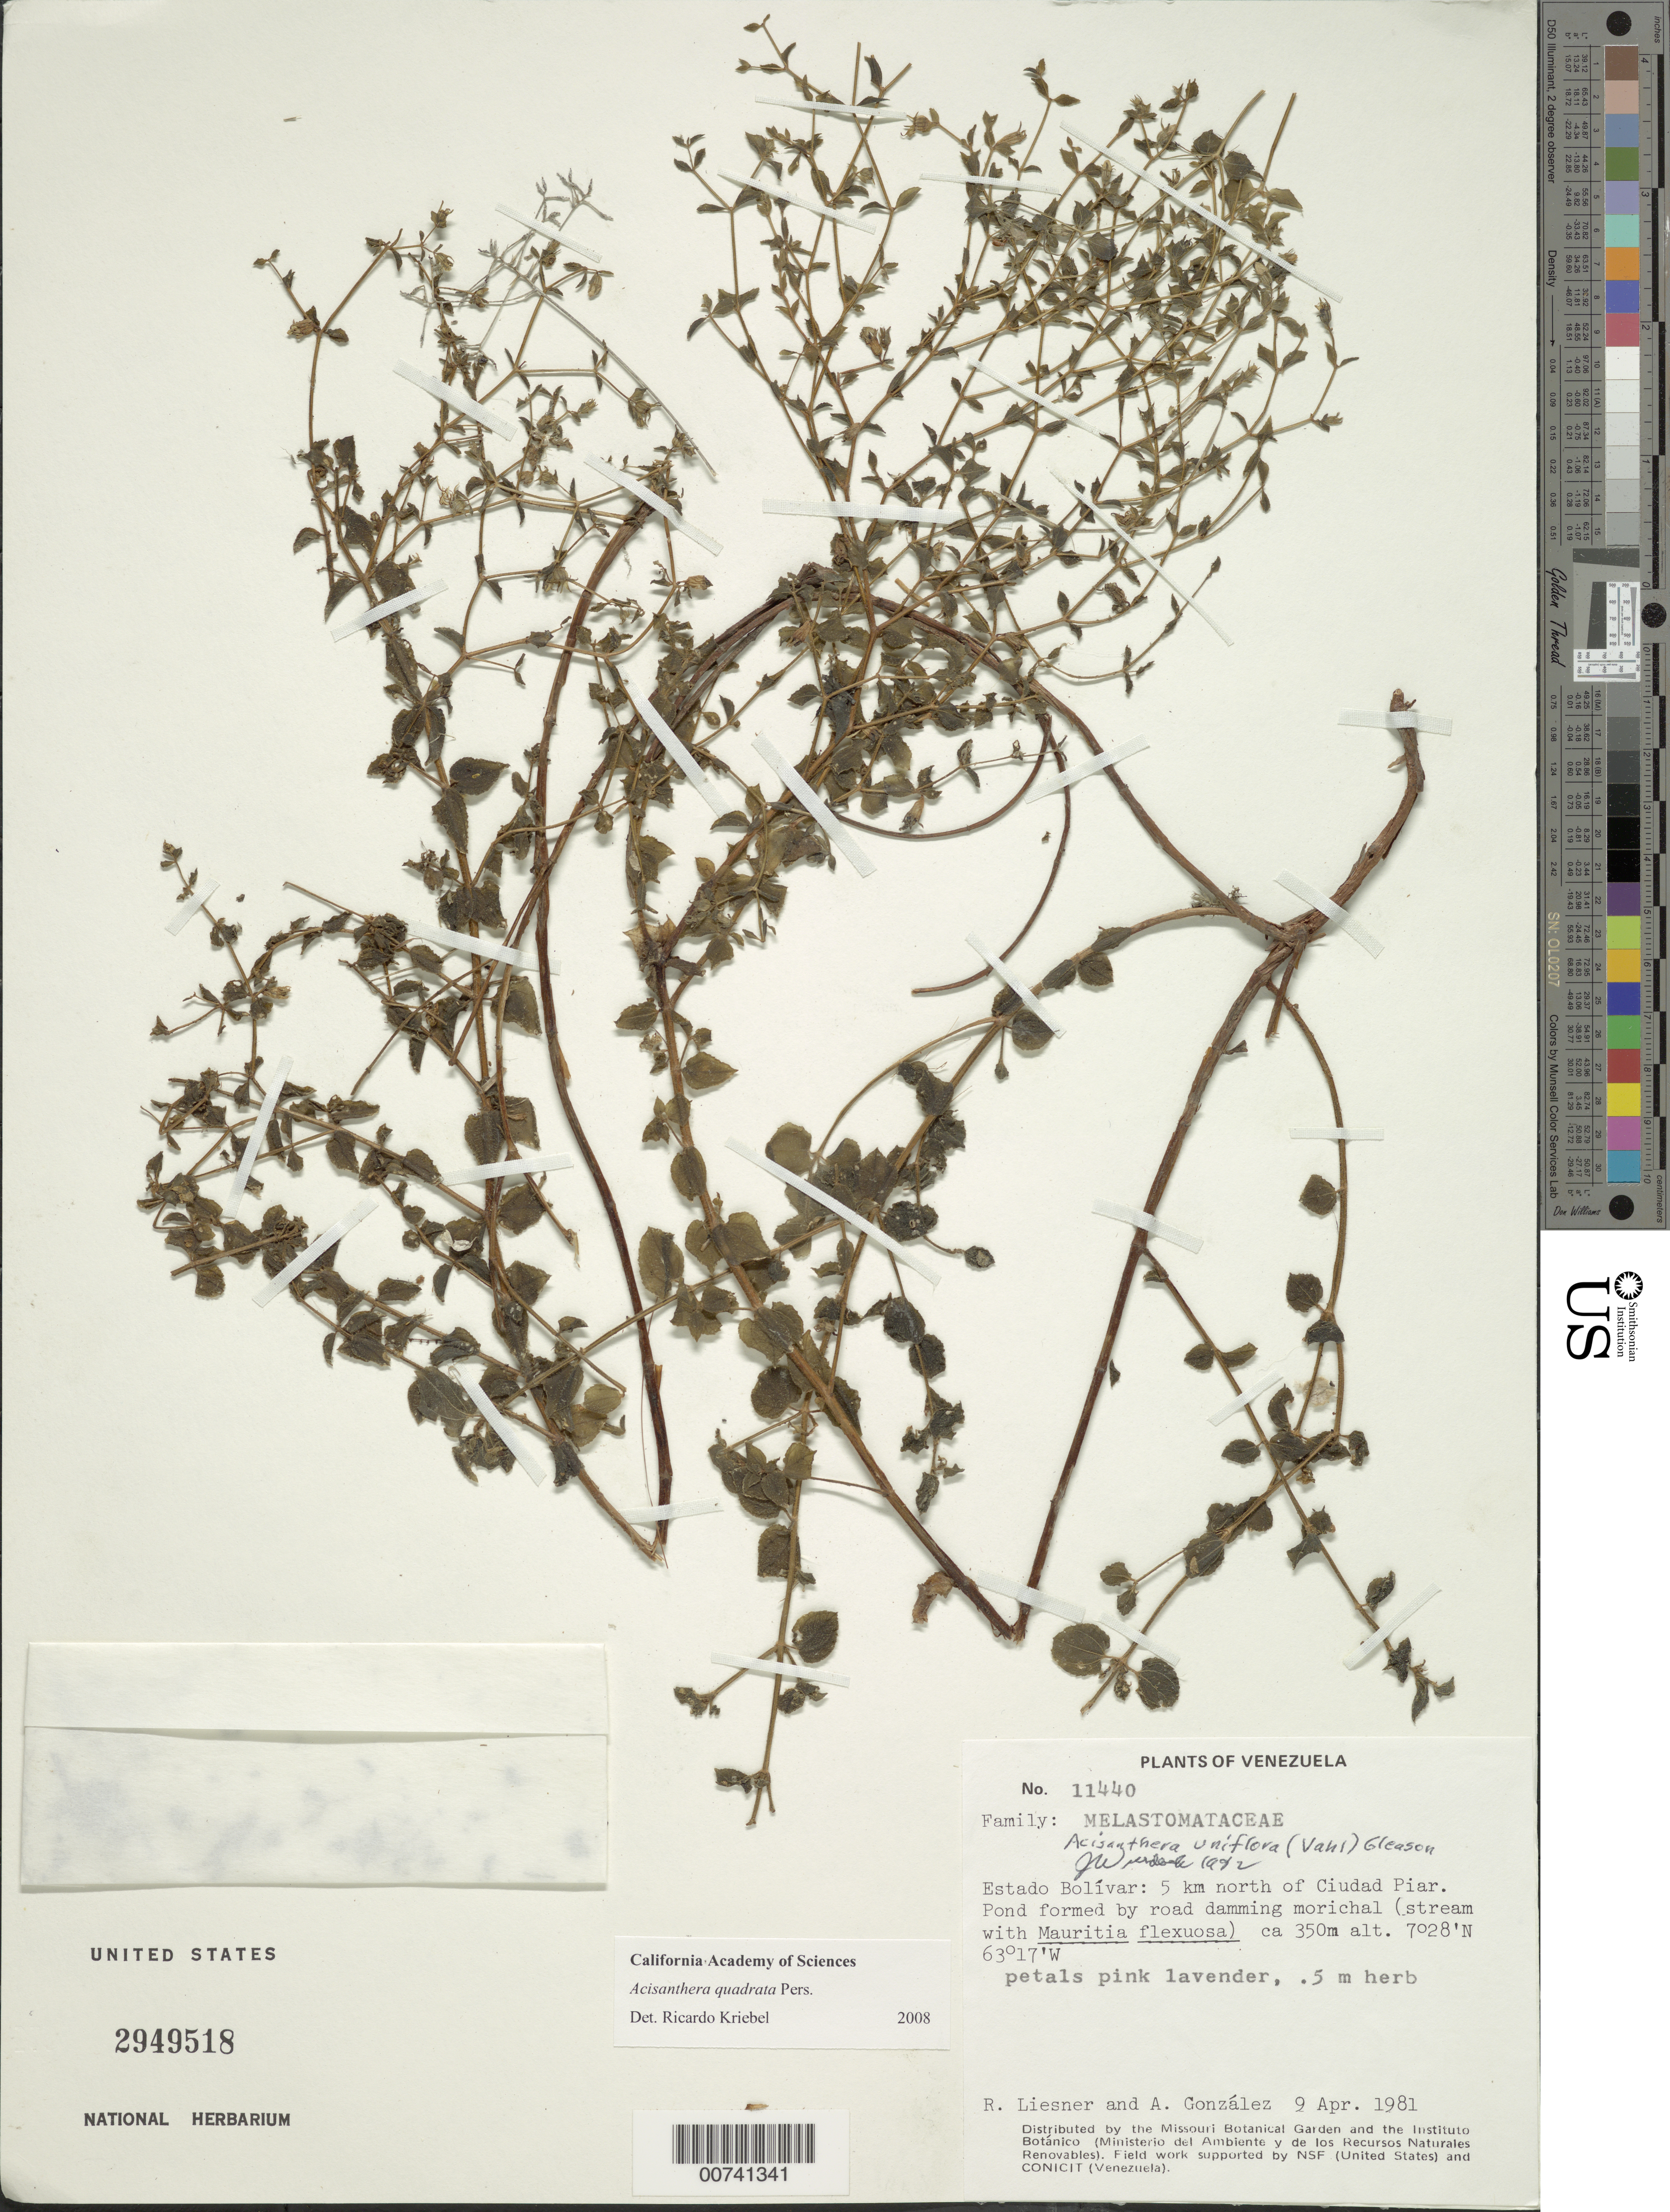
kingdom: Plantae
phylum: Tracheophyta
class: Magnoliopsida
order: Myrtales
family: Melastomataceae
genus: Acisanthera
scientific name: Acisanthera variabilis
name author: Triana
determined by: Nunes da Silva, Diego, (RB), Jardim Botanico do Rio de Janeiro - Herbario (BRAZIL)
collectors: R. L. Liesner & A. C. González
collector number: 11440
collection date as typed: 9-Apr-81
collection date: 1981-04-09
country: Venezuela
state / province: Bolívar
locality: Ciudad Piar, 5 km N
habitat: Pond formed by road damming morichal; steam with Mauritia flexuosa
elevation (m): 350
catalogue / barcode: US 2949518